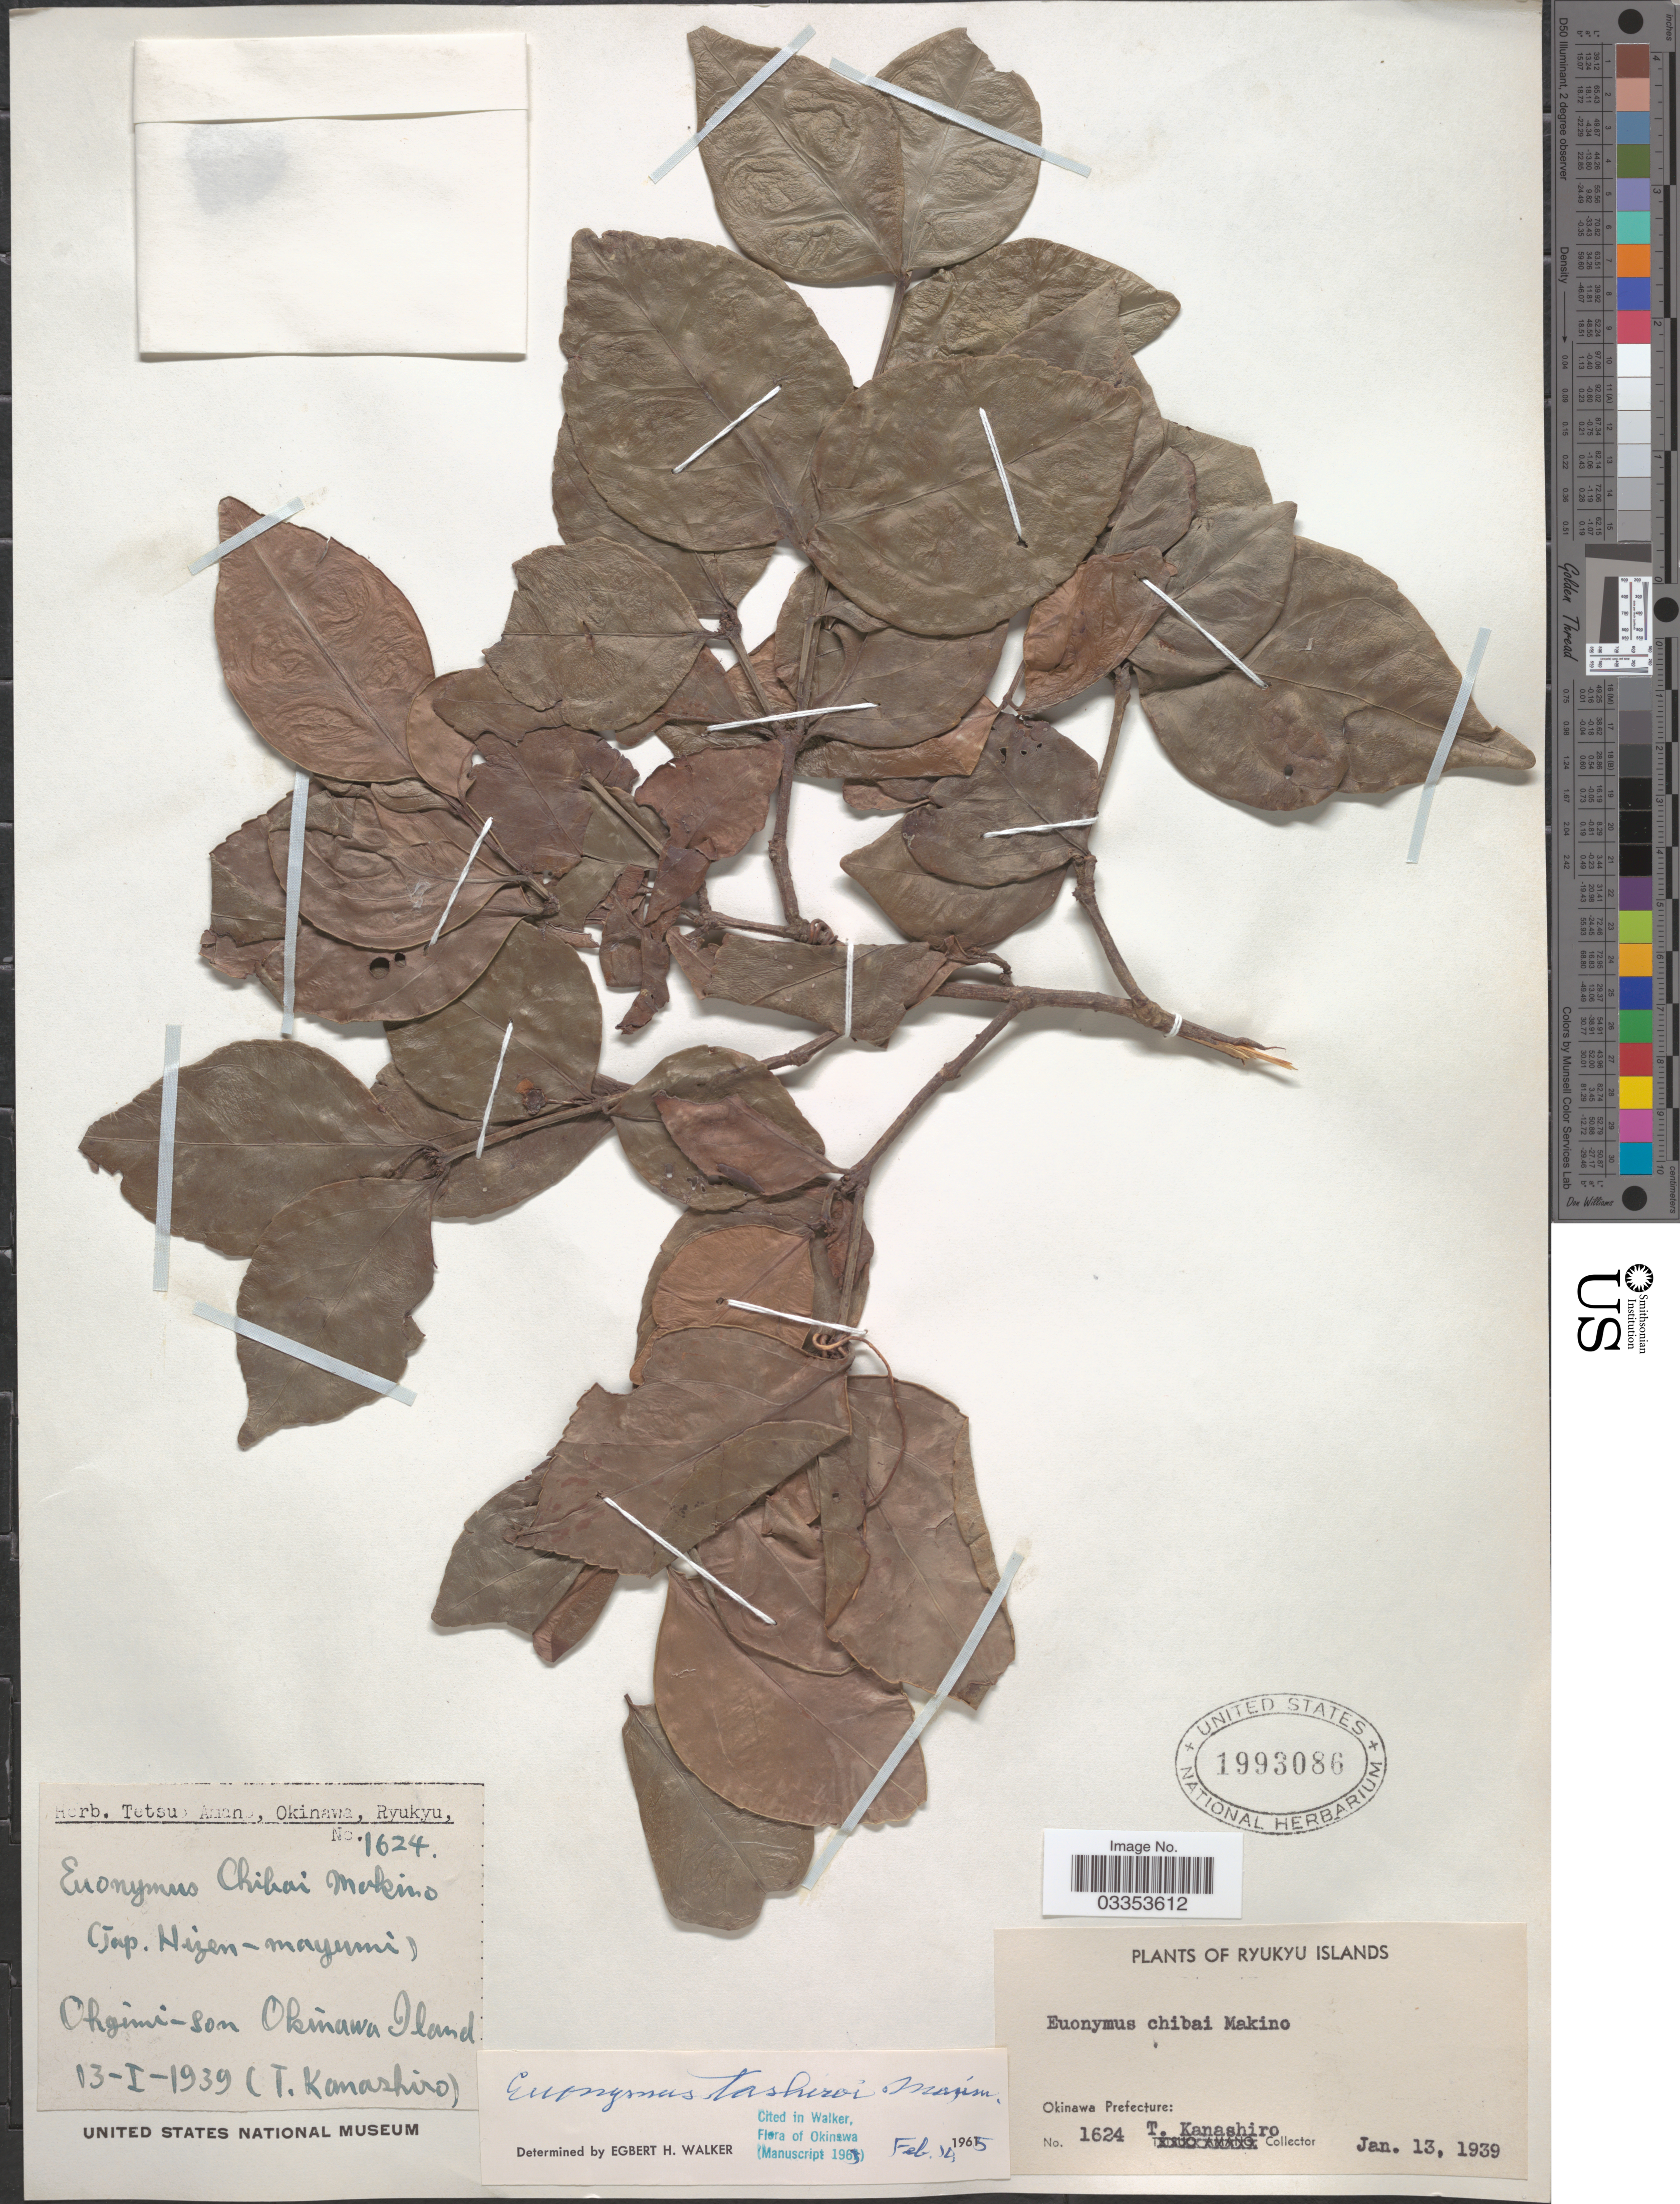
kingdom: Plantae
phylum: Tracheophyta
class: Magnoliopsida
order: Celastrales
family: Celastraceae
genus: Euonymus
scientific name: Euonymus tashiroi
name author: Maxim.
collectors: T. Kanashiro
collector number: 1624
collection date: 1939-01-13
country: Japan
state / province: Okinawa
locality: Ryukyu Islands. Okinawa Prefecture. Ohgimi-son Okinawa Island.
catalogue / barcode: US 1993086